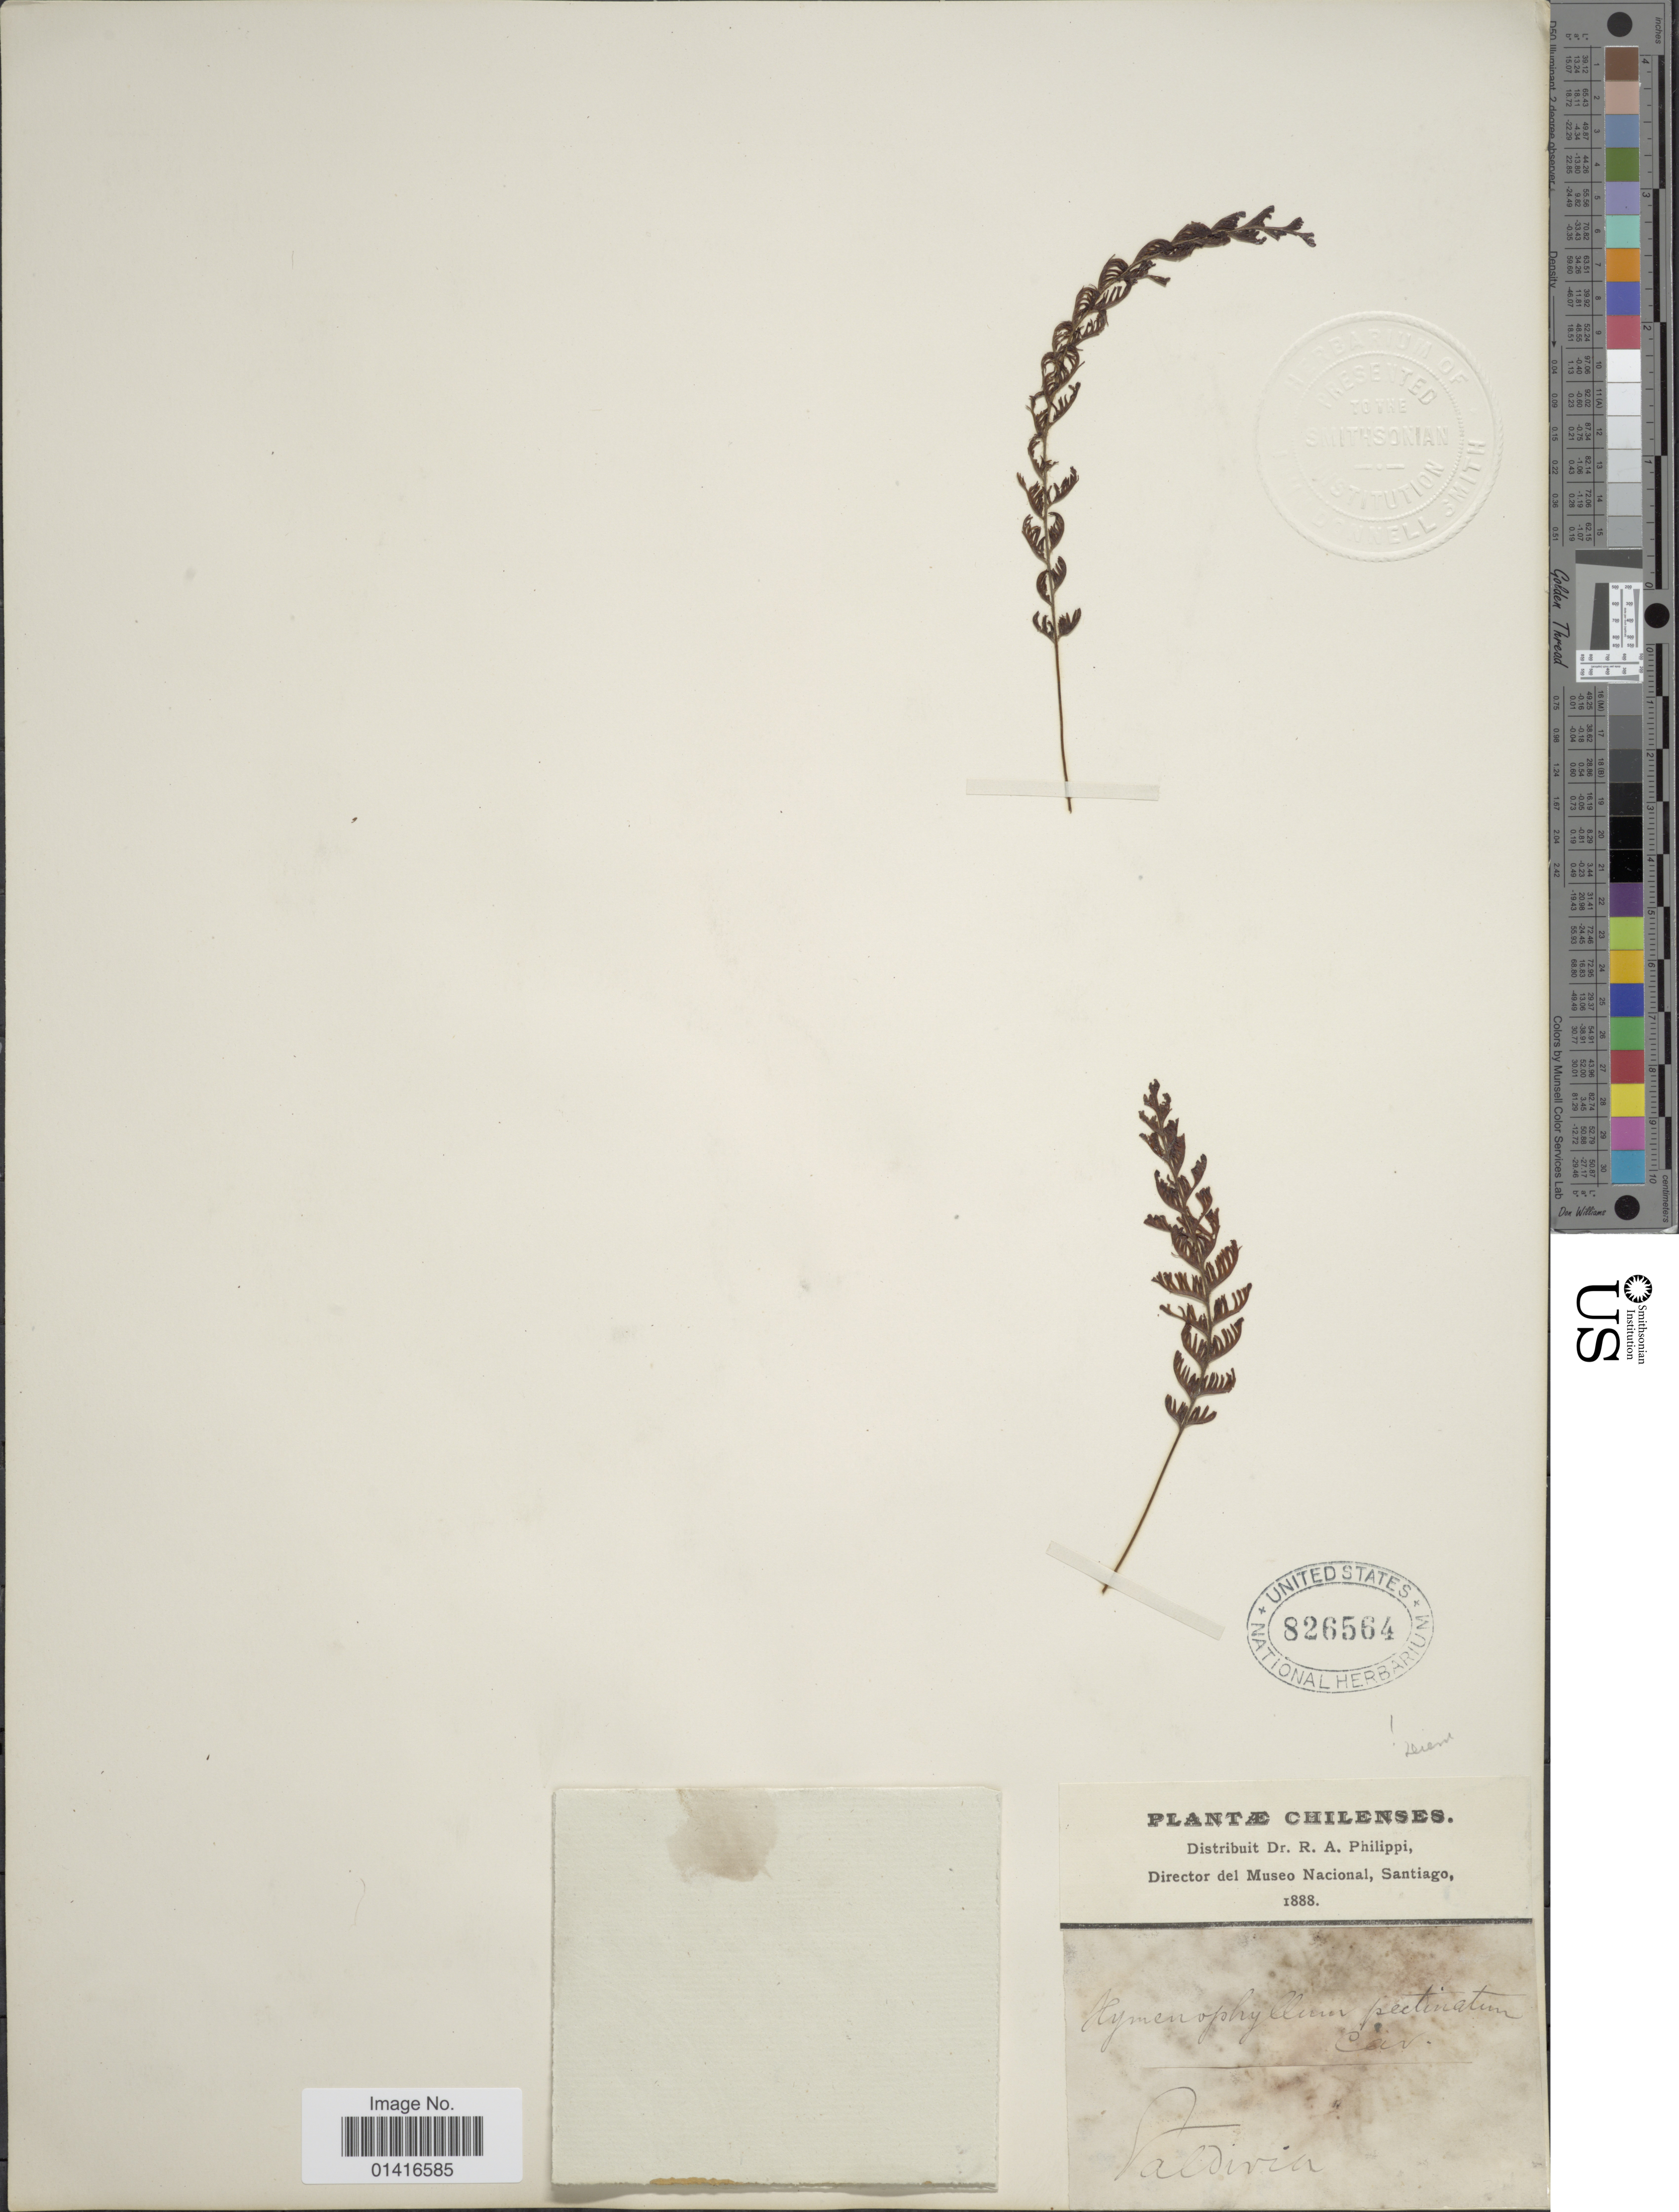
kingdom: Plantae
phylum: Tracheophyta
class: Polypodiopsida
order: Hymenophyllales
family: Hymenophyllaceae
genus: Hymenophyllum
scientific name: Hymenophyllum pectinatum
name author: Cav.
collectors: R. A. Philippi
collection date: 1888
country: Chile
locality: Valdivia.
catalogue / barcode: US 826564